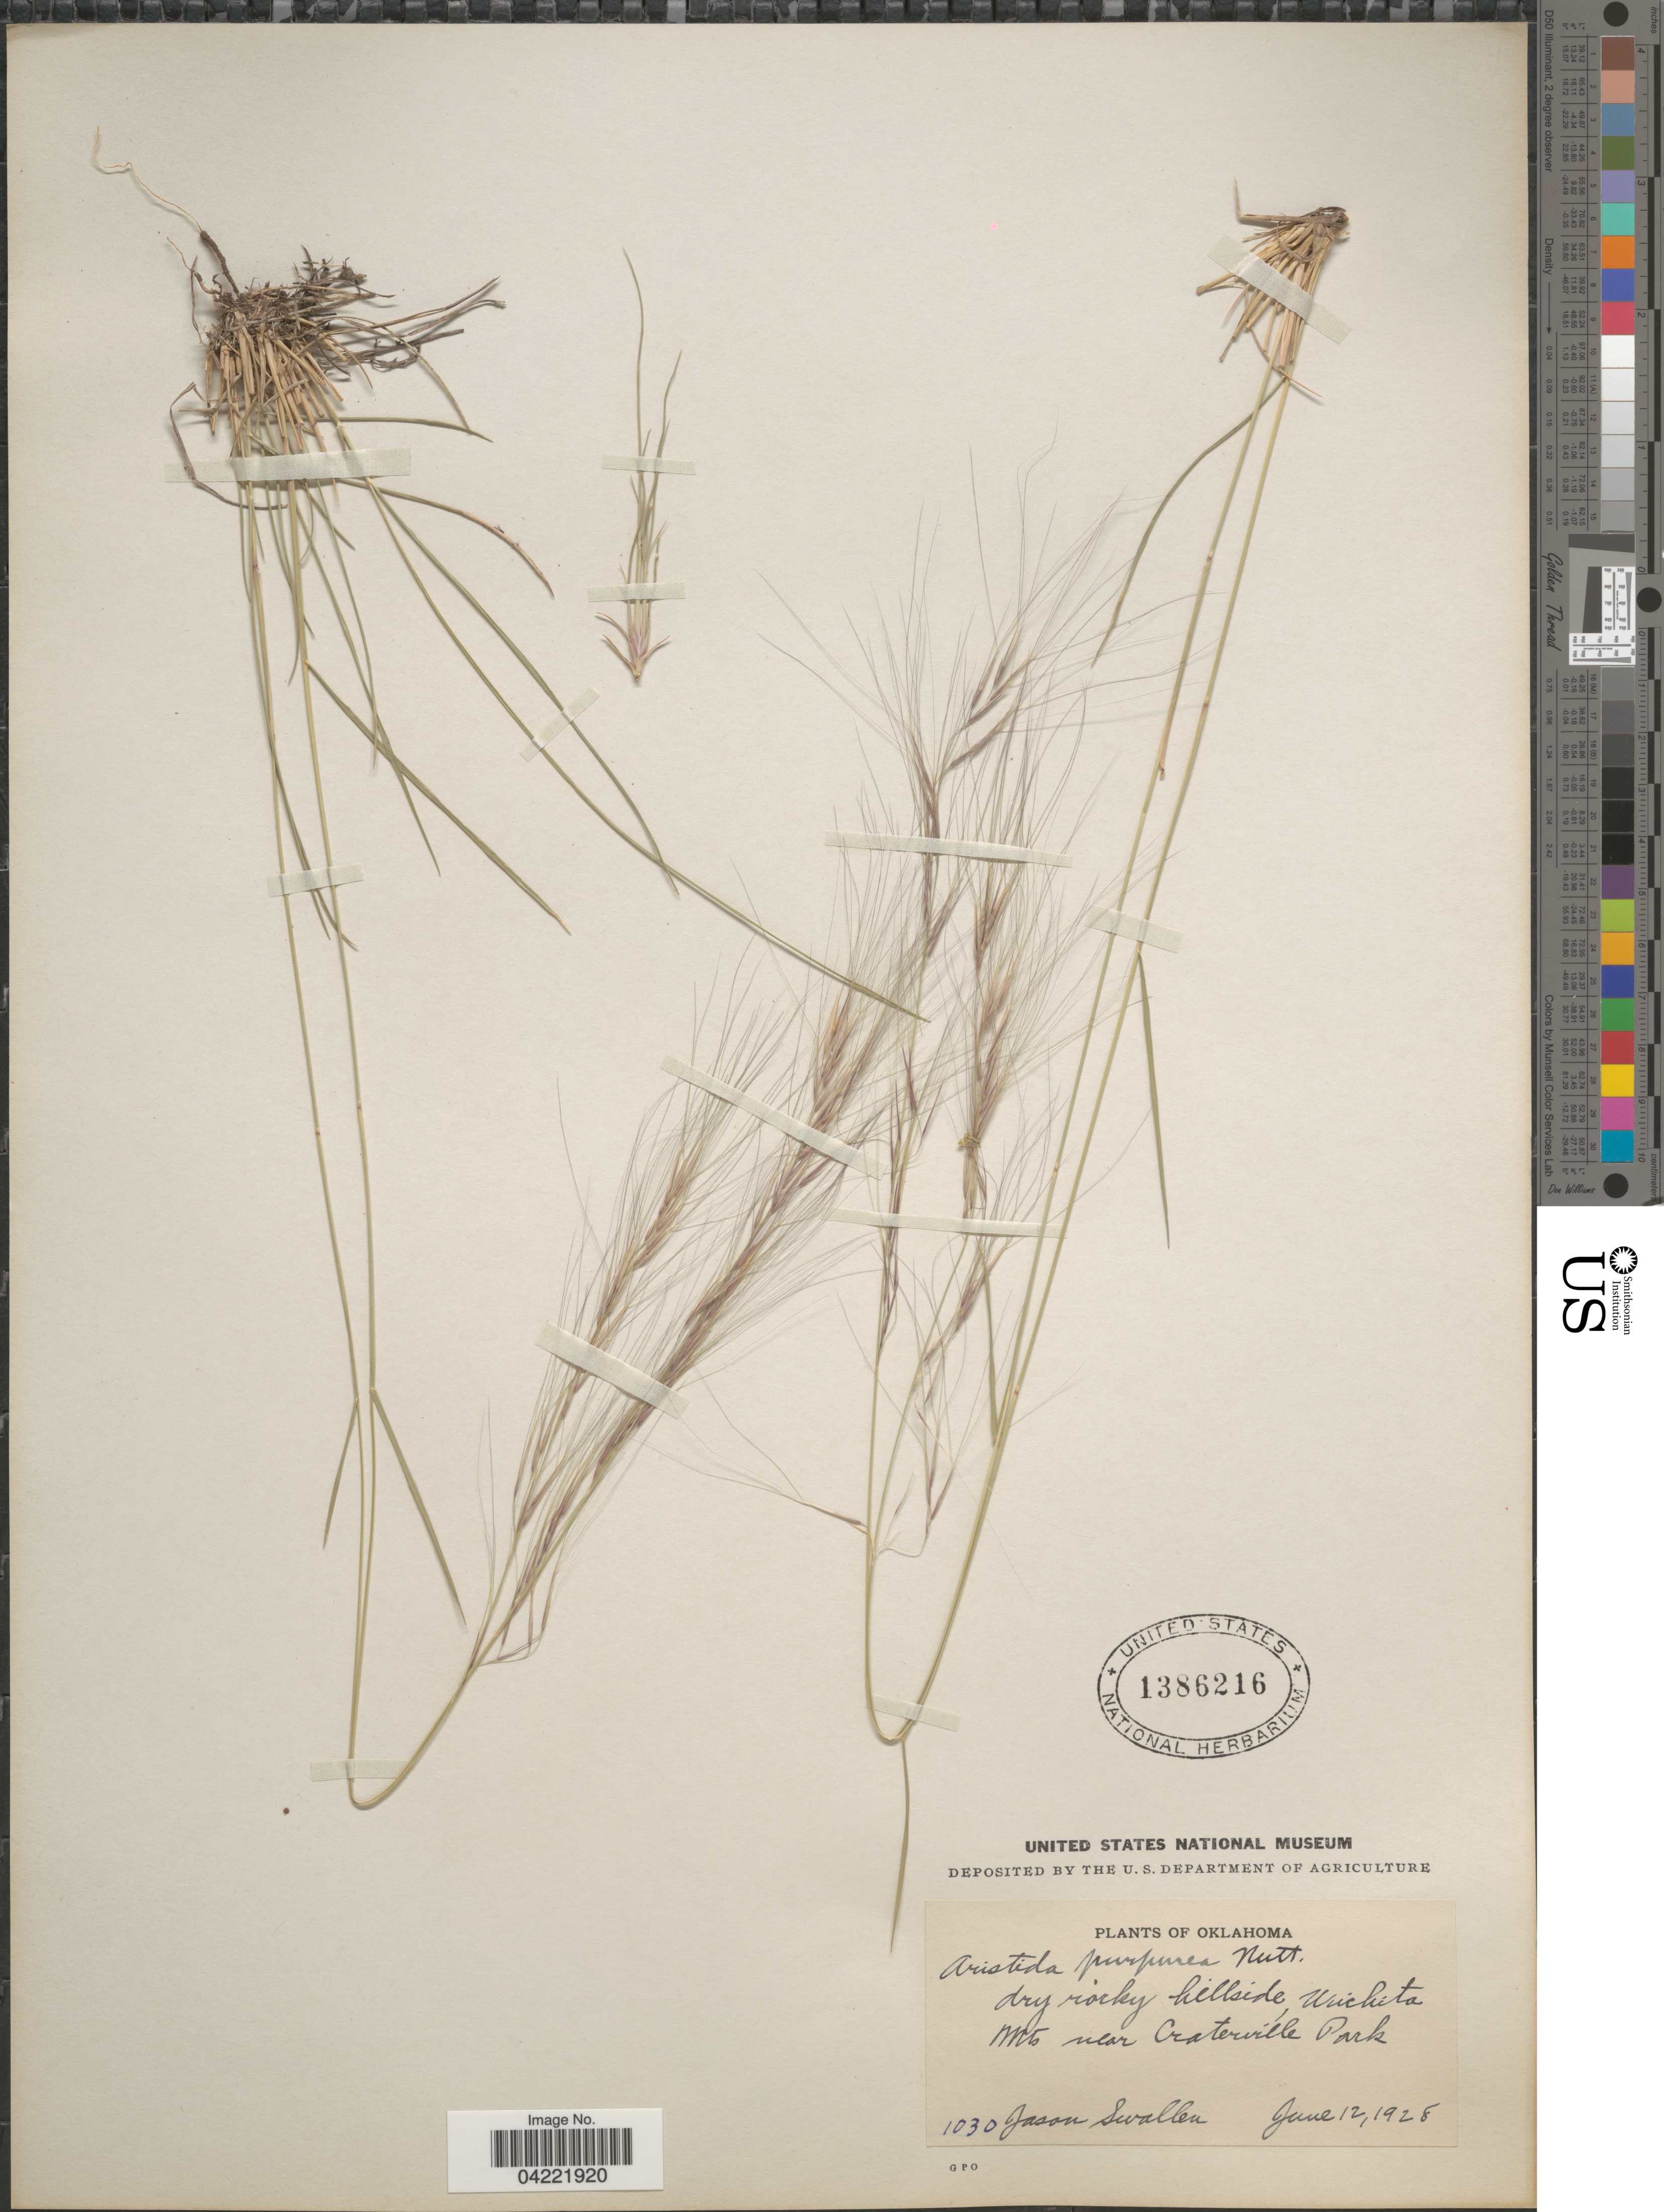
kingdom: Plantae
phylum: Tracheophyta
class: Liliopsida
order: Poales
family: Poaceae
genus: Aristida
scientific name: Aristida purpurea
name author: Nutt.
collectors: J. R. Swallen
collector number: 1030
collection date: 1928-06-12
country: United States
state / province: Oklahoma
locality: Dry rocky hillside, Wichita Mts near Craterville Park.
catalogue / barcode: US 1386216